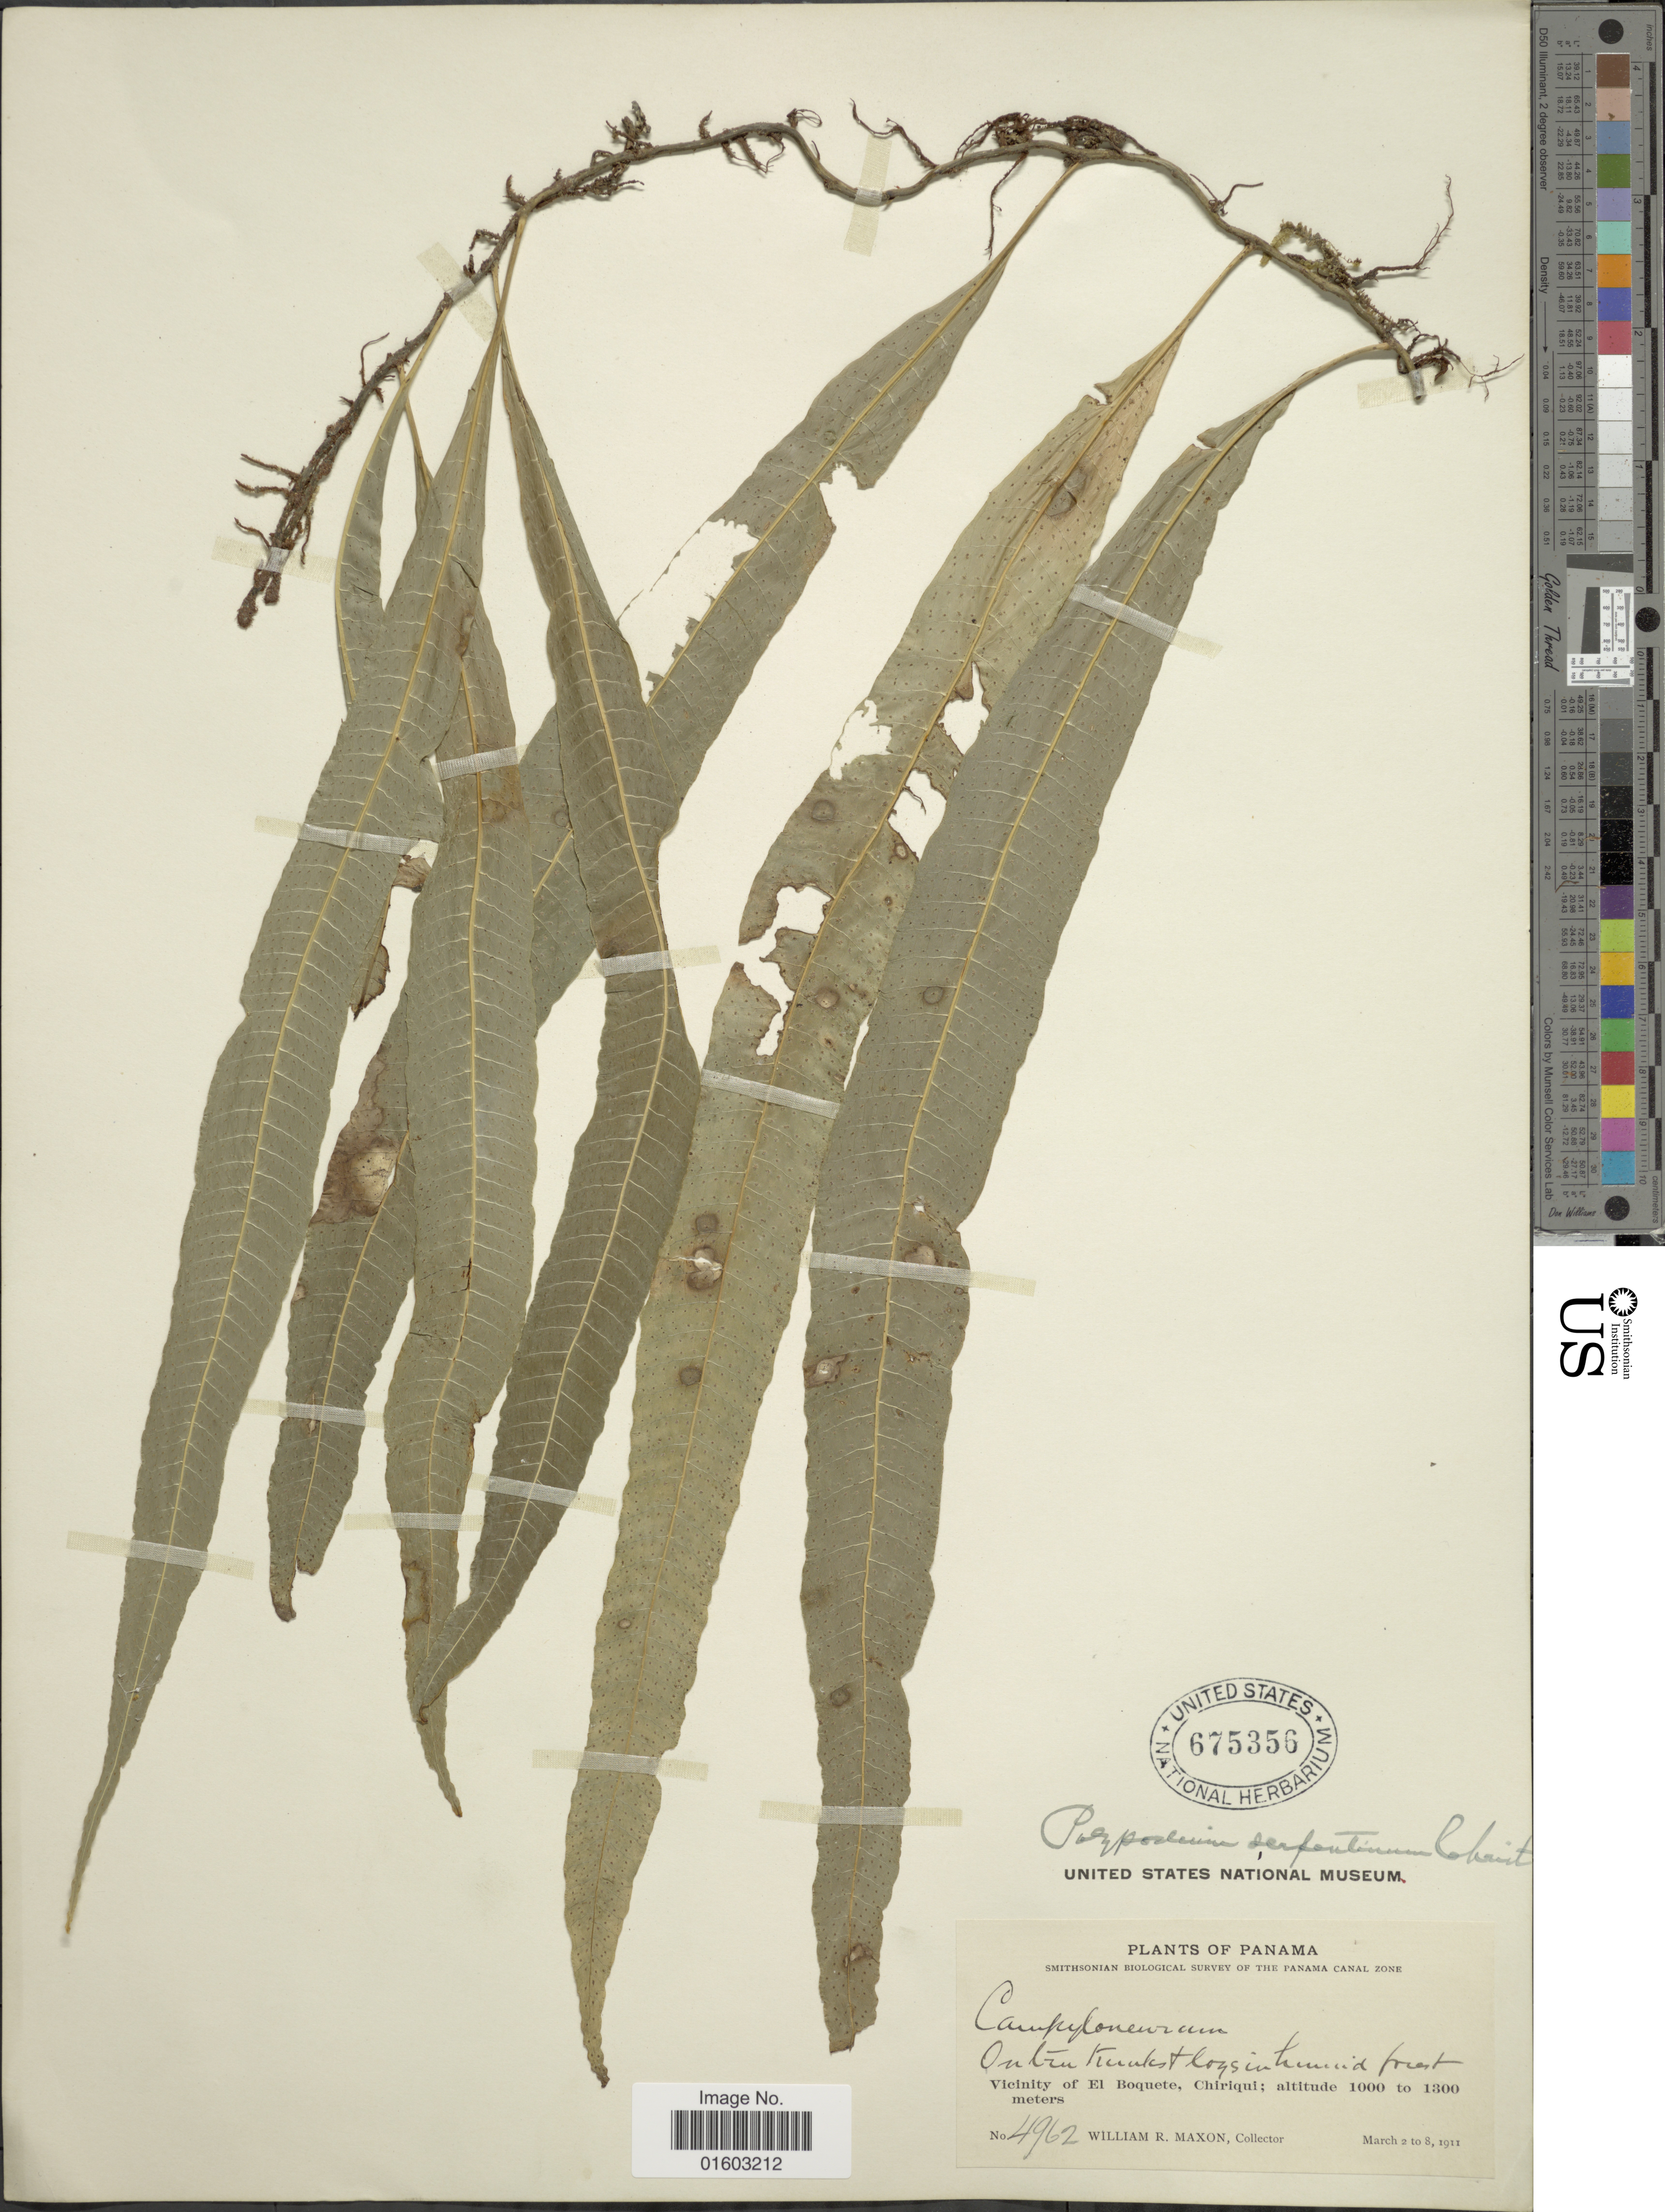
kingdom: Plantae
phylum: Tracheophyta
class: Polypodiopsida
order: Polypodiales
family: Polypodiaceae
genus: Campyloneurum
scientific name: Campyloneurum serpentinum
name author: (Christ) Ching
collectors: W. R. Maxon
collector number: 4962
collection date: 1911-03-02/1911-03-08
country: Panama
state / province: Chiriqui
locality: Vicinity of El Boquete, Chirqui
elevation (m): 1000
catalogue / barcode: US 675356